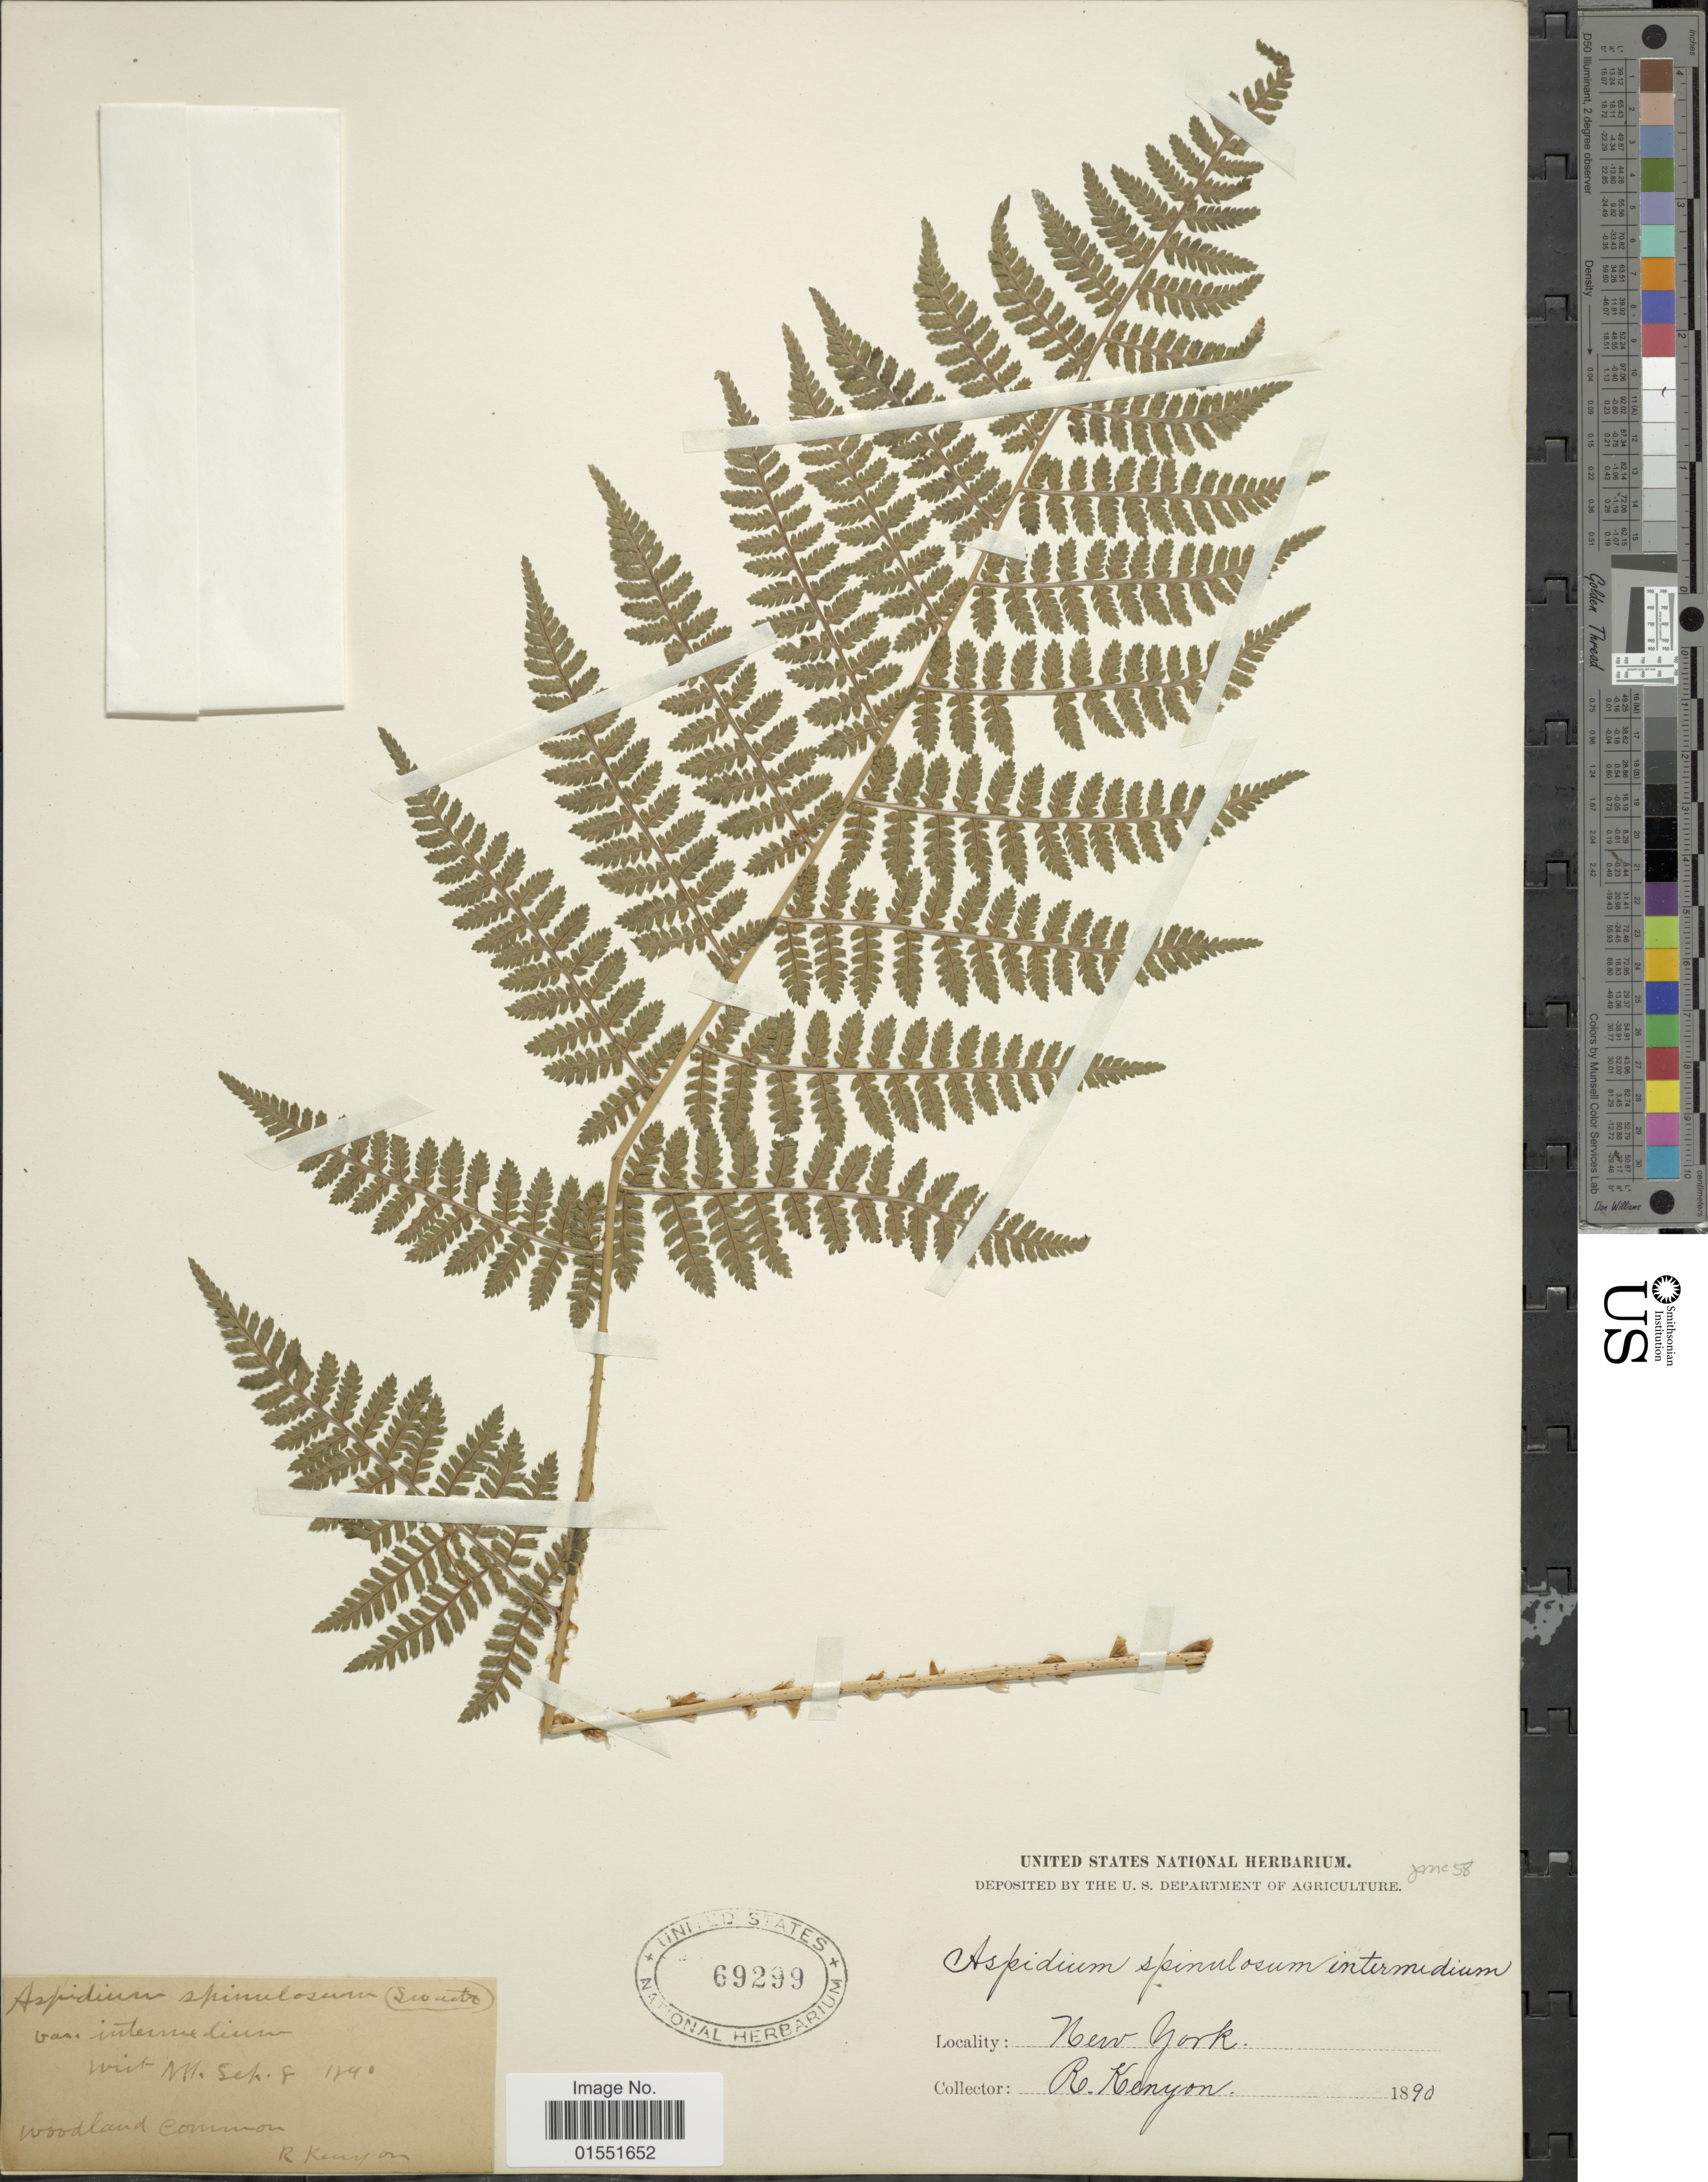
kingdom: Plantae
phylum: Tracheophyta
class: Polypodiopsida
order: Polypodiales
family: Dryopteridaceae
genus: Dryopteris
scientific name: Dryopteris intermedia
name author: (Muhl.) A. Gray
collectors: R. Kenyon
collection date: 1890-09-08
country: United States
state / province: New York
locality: Woodland Common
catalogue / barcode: US 69299